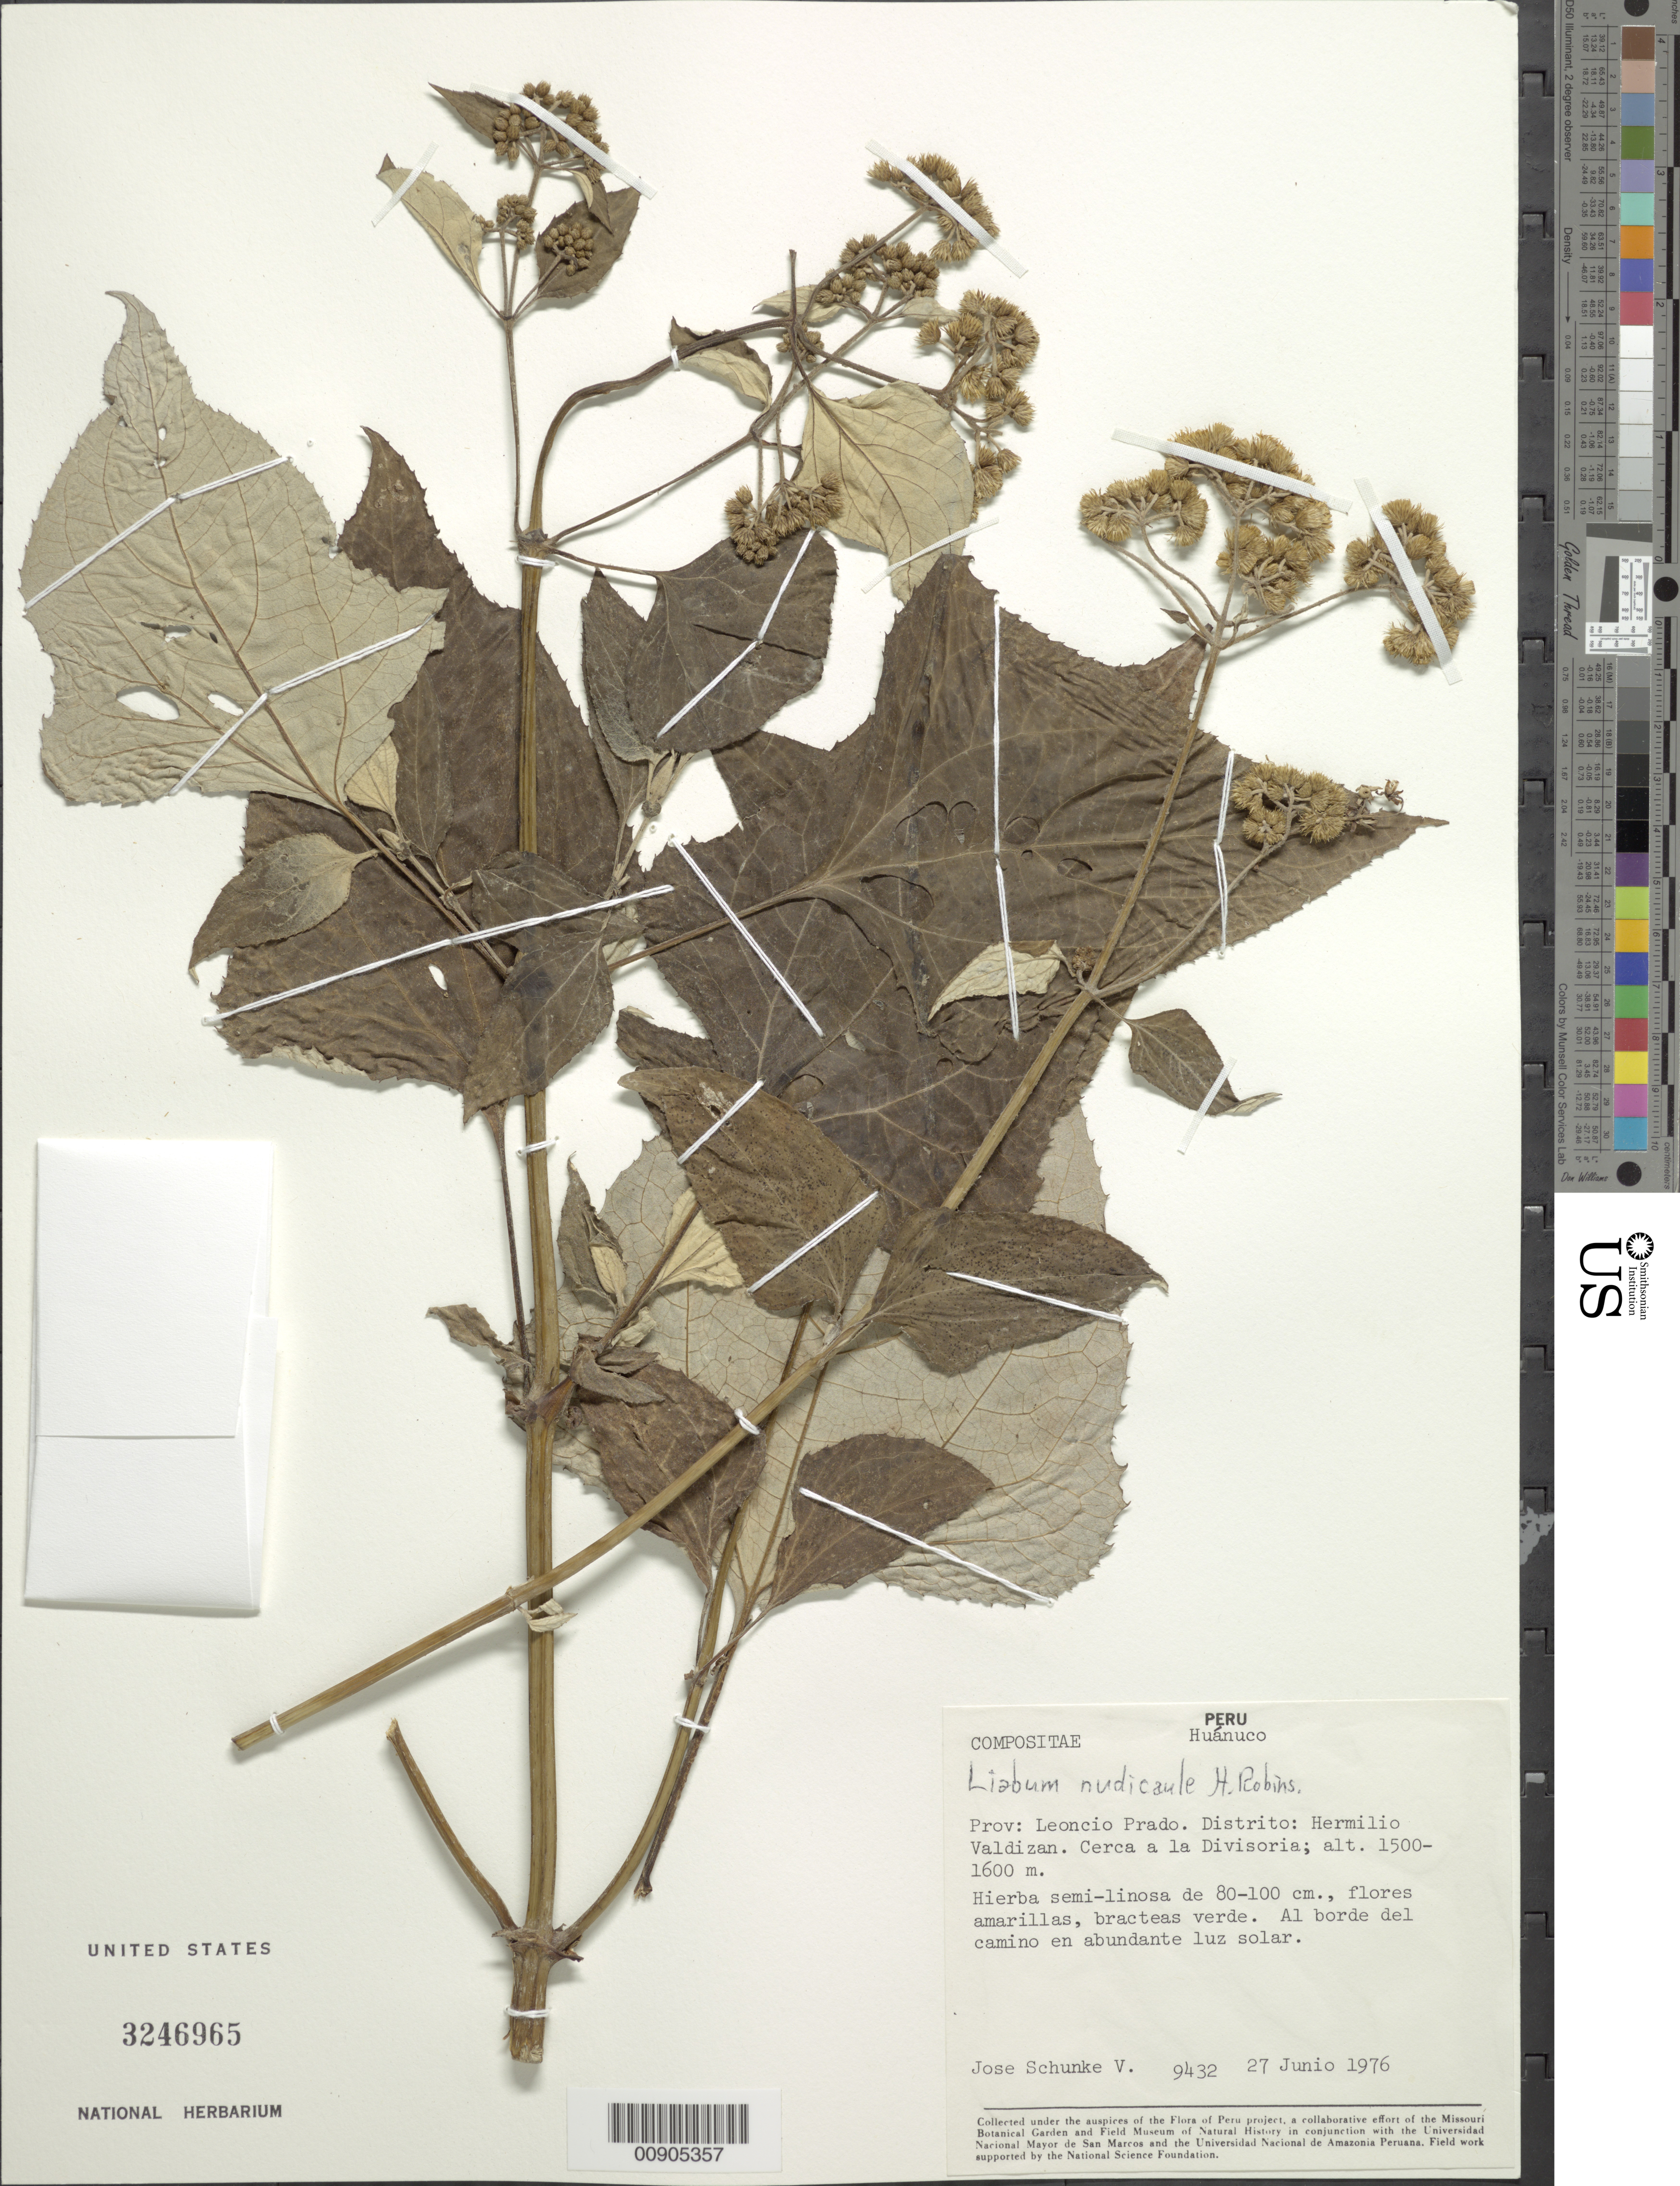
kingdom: Plantae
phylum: Tracheophyta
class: Magnoliopsida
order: Asterales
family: Asteraceae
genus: Liabum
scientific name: Liabum nudicaule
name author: H. Rob.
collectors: J. Schunke Vigo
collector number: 9432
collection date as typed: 27 June 1976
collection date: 1976-06-27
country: Peru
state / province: Huánuco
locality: Prov. Leoncio Prado, Dist. Hermilio Valdizan, cerca Divisoria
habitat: Borde del camino en abundante luz solar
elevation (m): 1500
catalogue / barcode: US 3246965